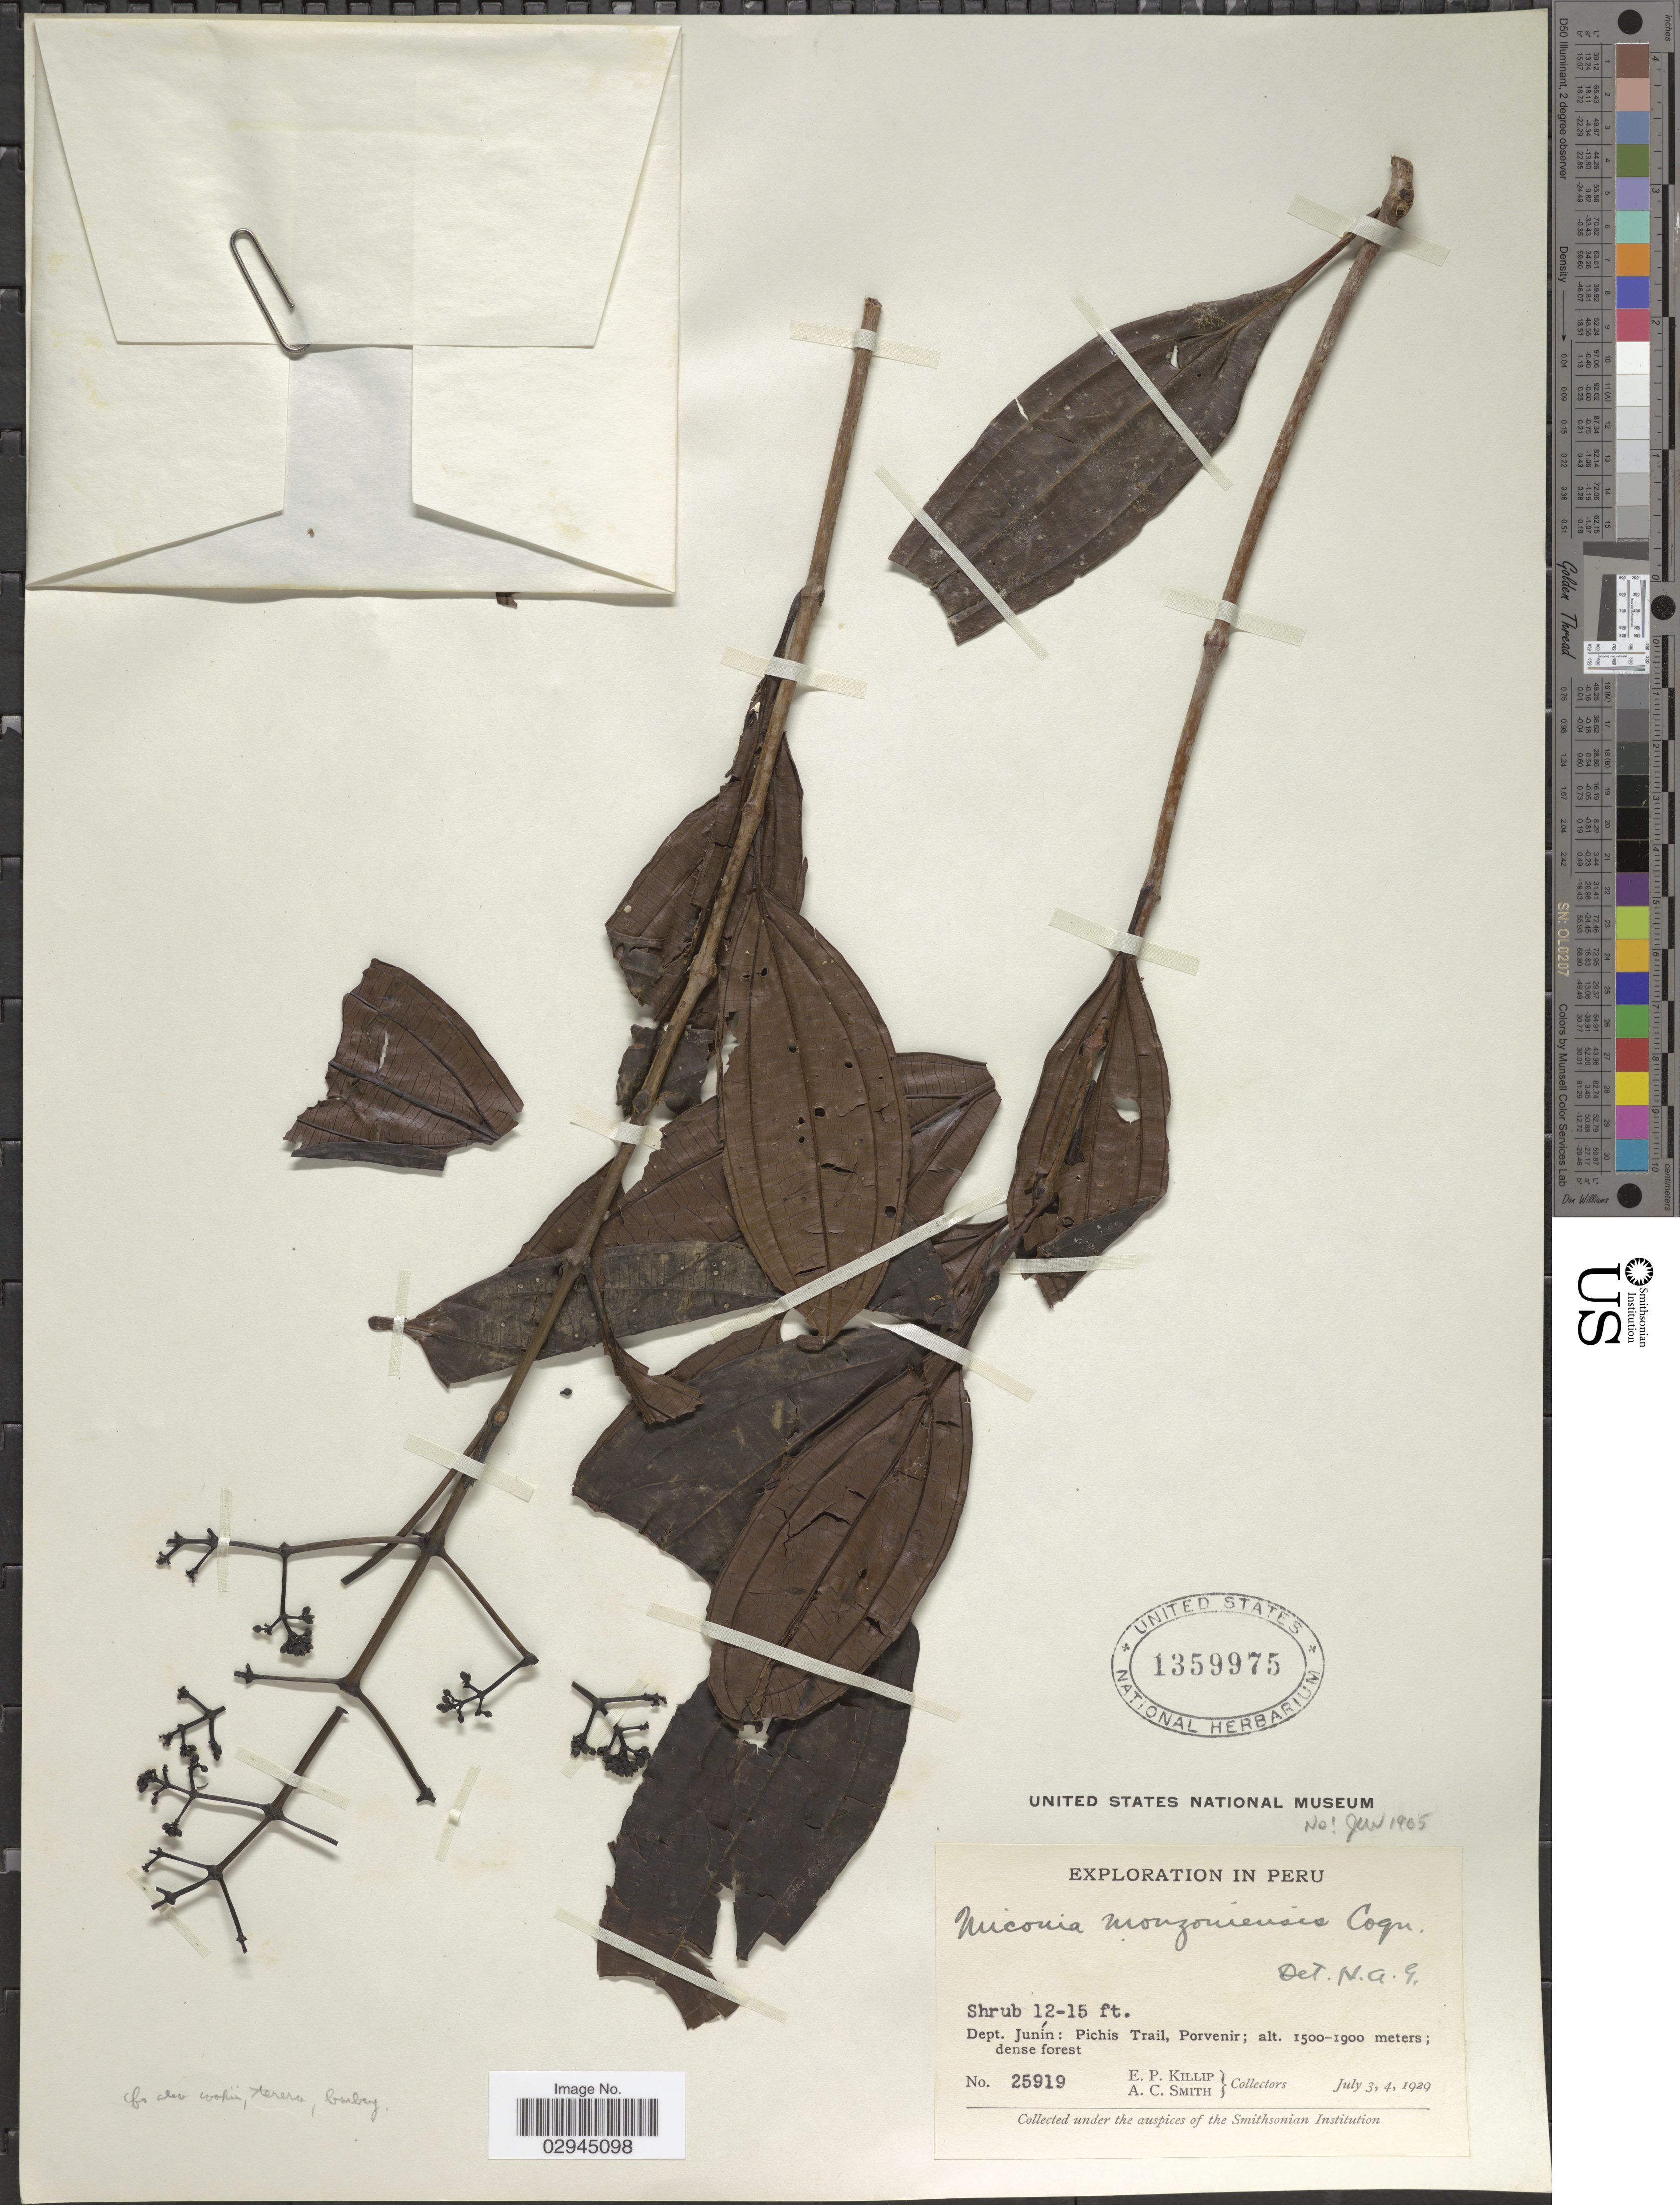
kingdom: Plantae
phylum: Tracheophyta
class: Magnoliopsida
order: Myrtales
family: Melastomataceae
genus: Miconia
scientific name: Miconia sp.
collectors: E. P. Killip & A. C. Smith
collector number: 25919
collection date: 1929-07-03/1929-07-04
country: Peru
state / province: Junín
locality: Pichis Trail, Porvenir.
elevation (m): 1500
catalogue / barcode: US 1359975